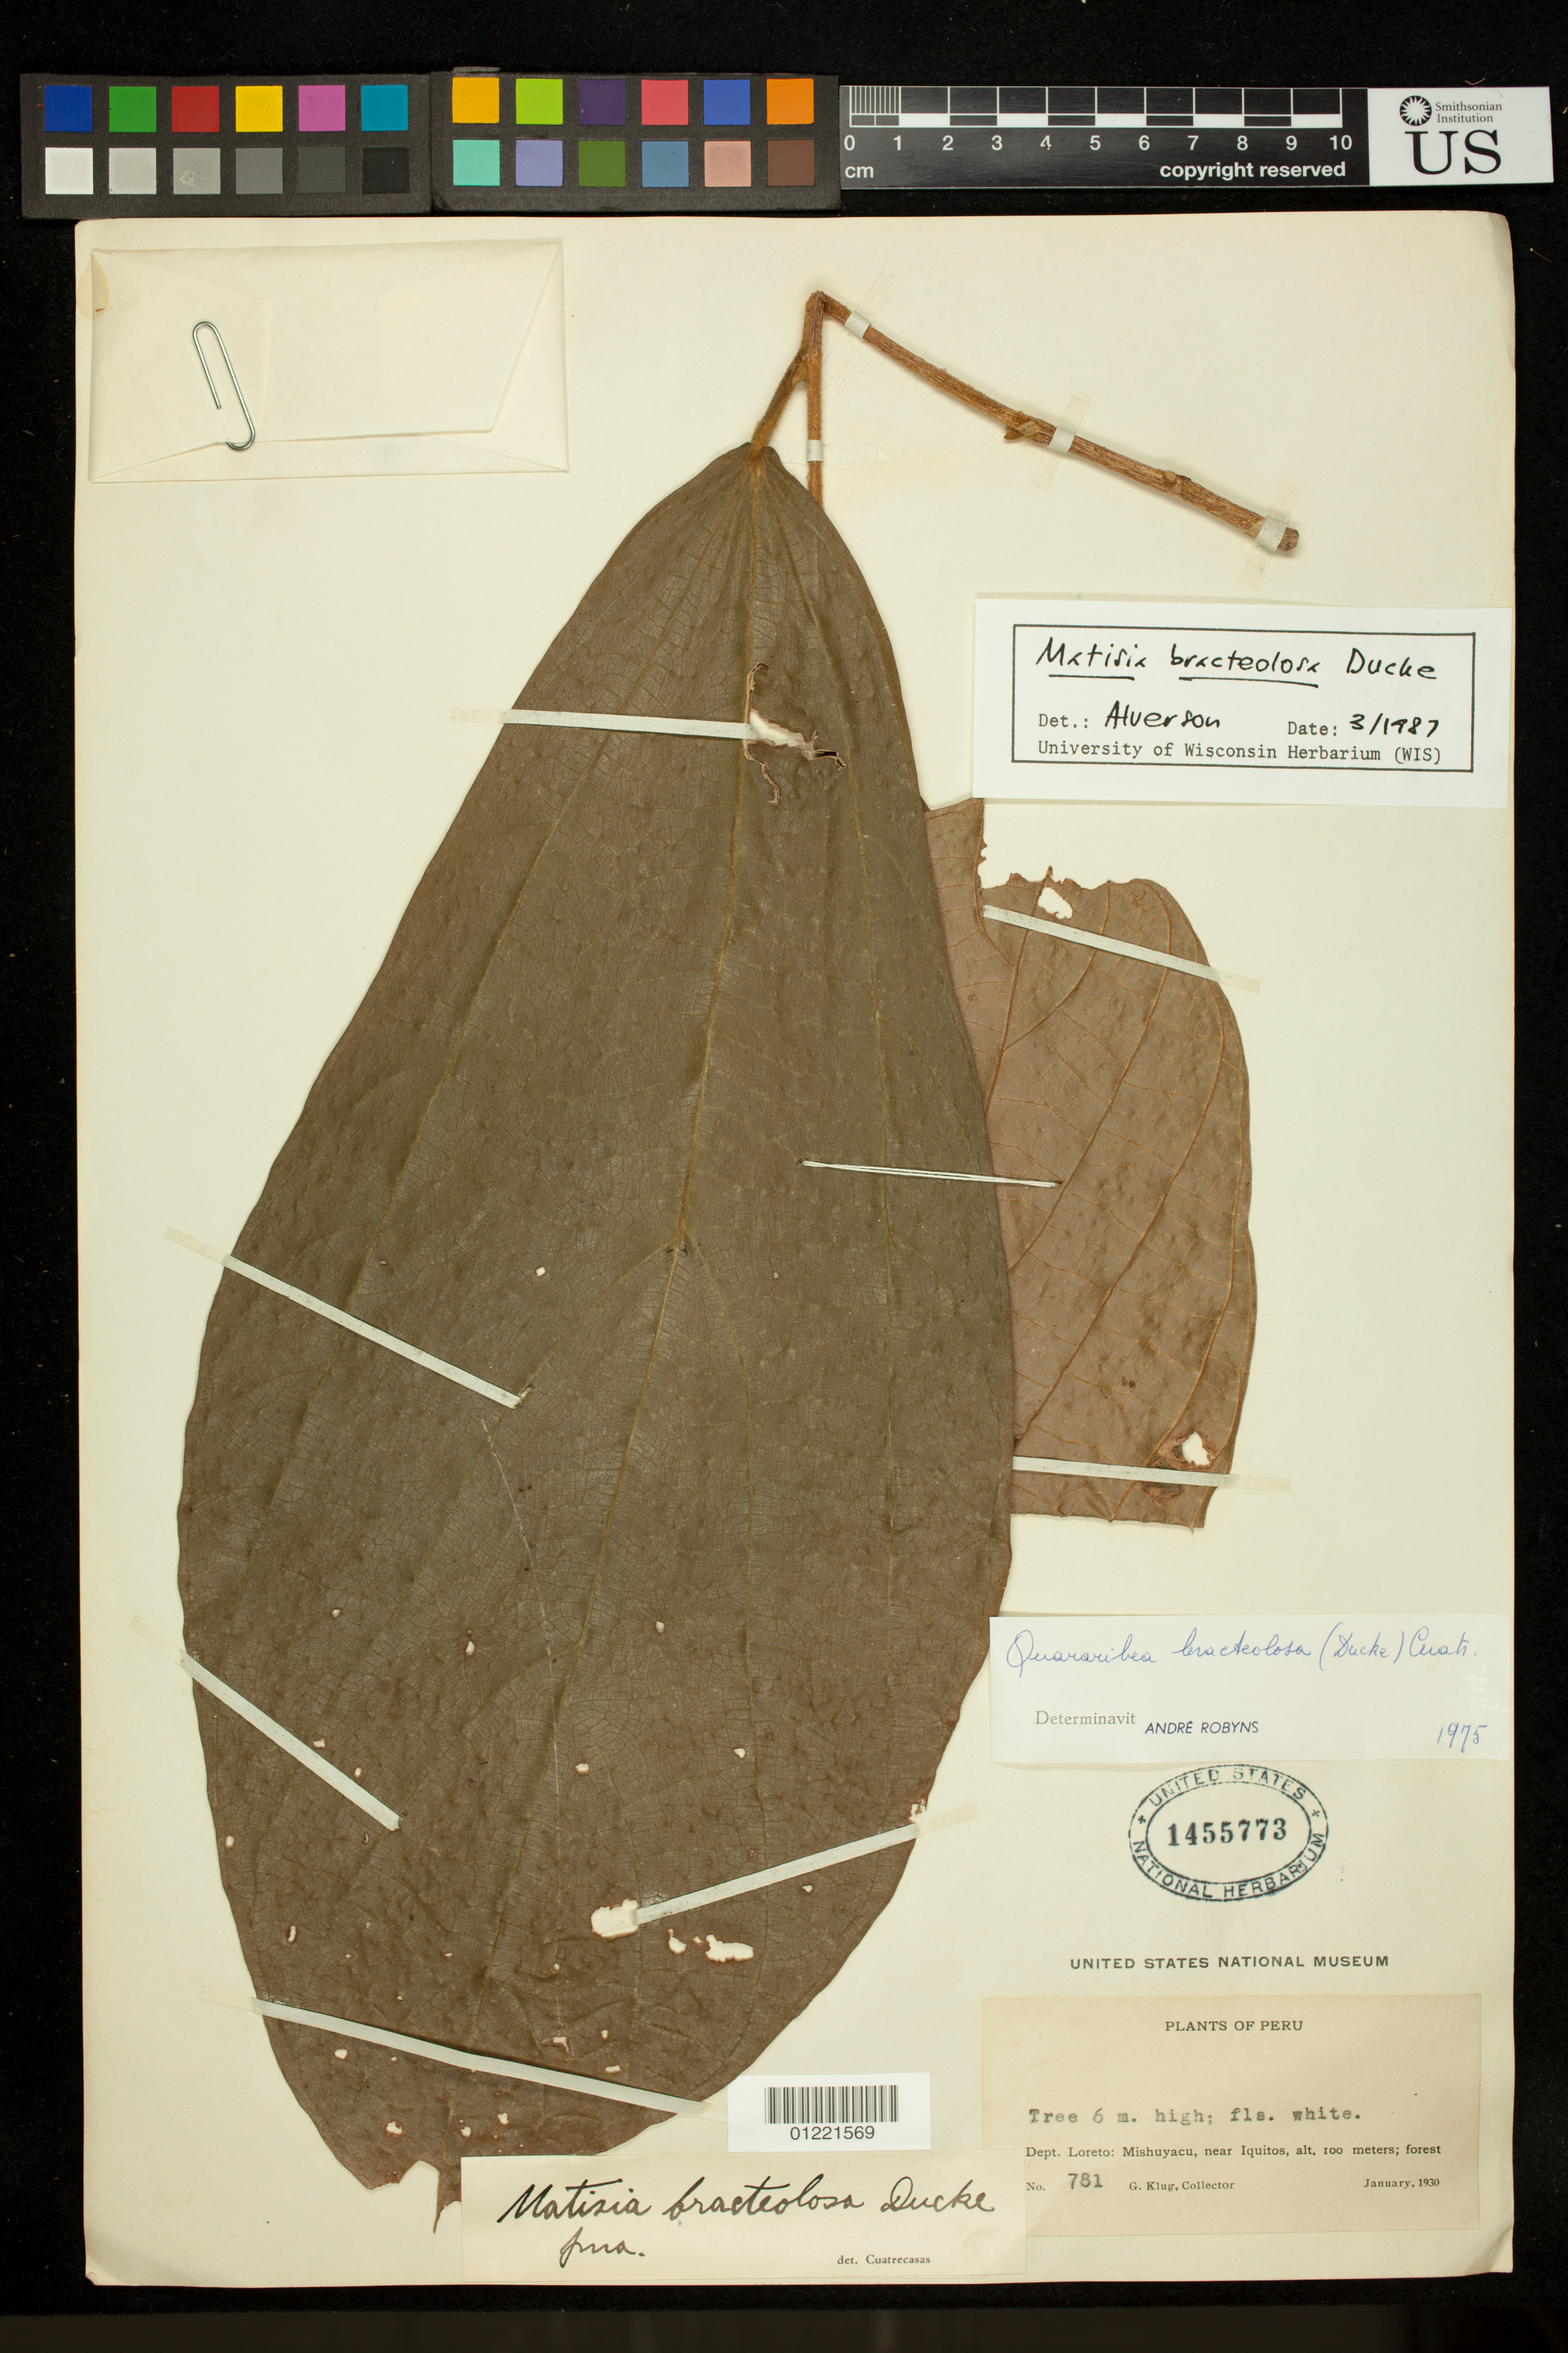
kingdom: Plantae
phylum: Tracheophyta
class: Magnoliopsida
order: Malvales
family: Malvaceae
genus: Matisia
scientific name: Matisia bracteolosa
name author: Ducke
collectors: G. Klug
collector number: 781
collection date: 1930-01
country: Peru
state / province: Loreto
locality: Mishuyacu, near Iquitos; forest.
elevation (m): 100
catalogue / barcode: US 1455773